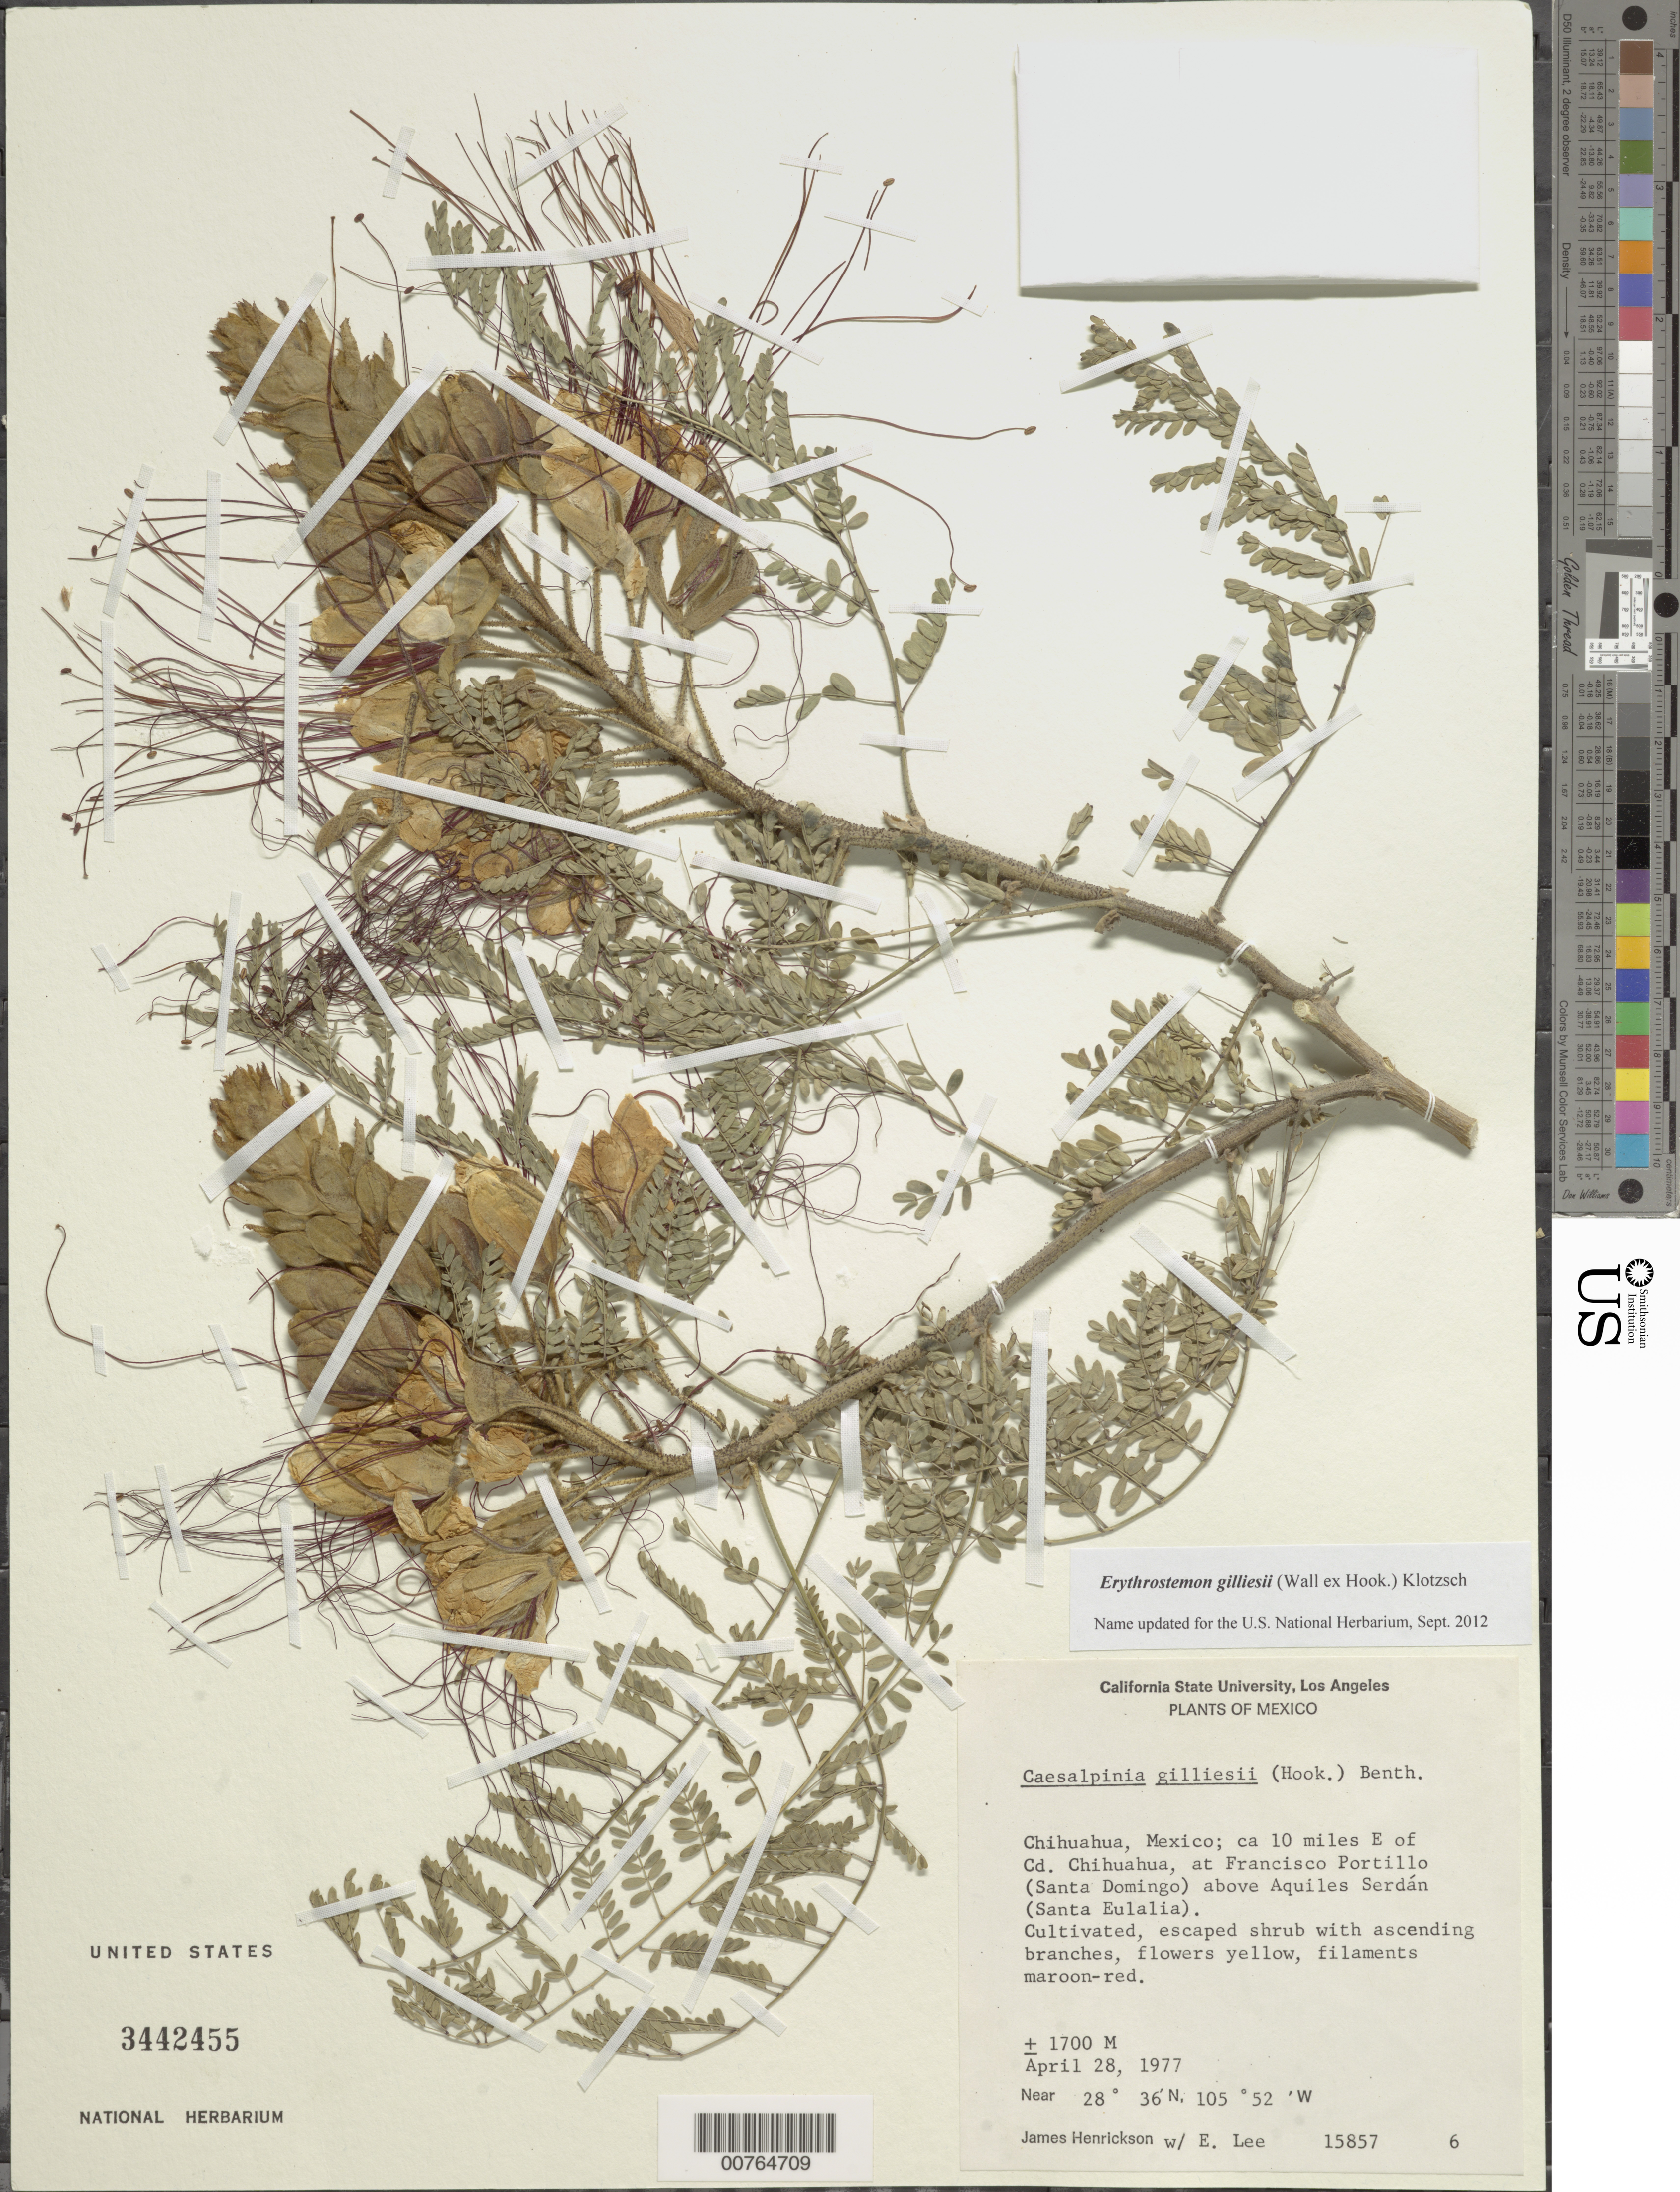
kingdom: Plantae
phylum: Tracheophyta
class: Magnoliopsida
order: Fabales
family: Fabaceae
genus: Erythrostemon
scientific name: Erythrostemon gilliesii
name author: (Hook.) Klotzsch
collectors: J. S. Henrickson & E. Lee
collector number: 15857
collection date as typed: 28 Apr 1977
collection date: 1977-04-28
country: Mexico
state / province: Chihuahua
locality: E of Chihuahua, at Francisco Portillo above Aquiles Serdan.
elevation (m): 1700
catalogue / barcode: US 3442455